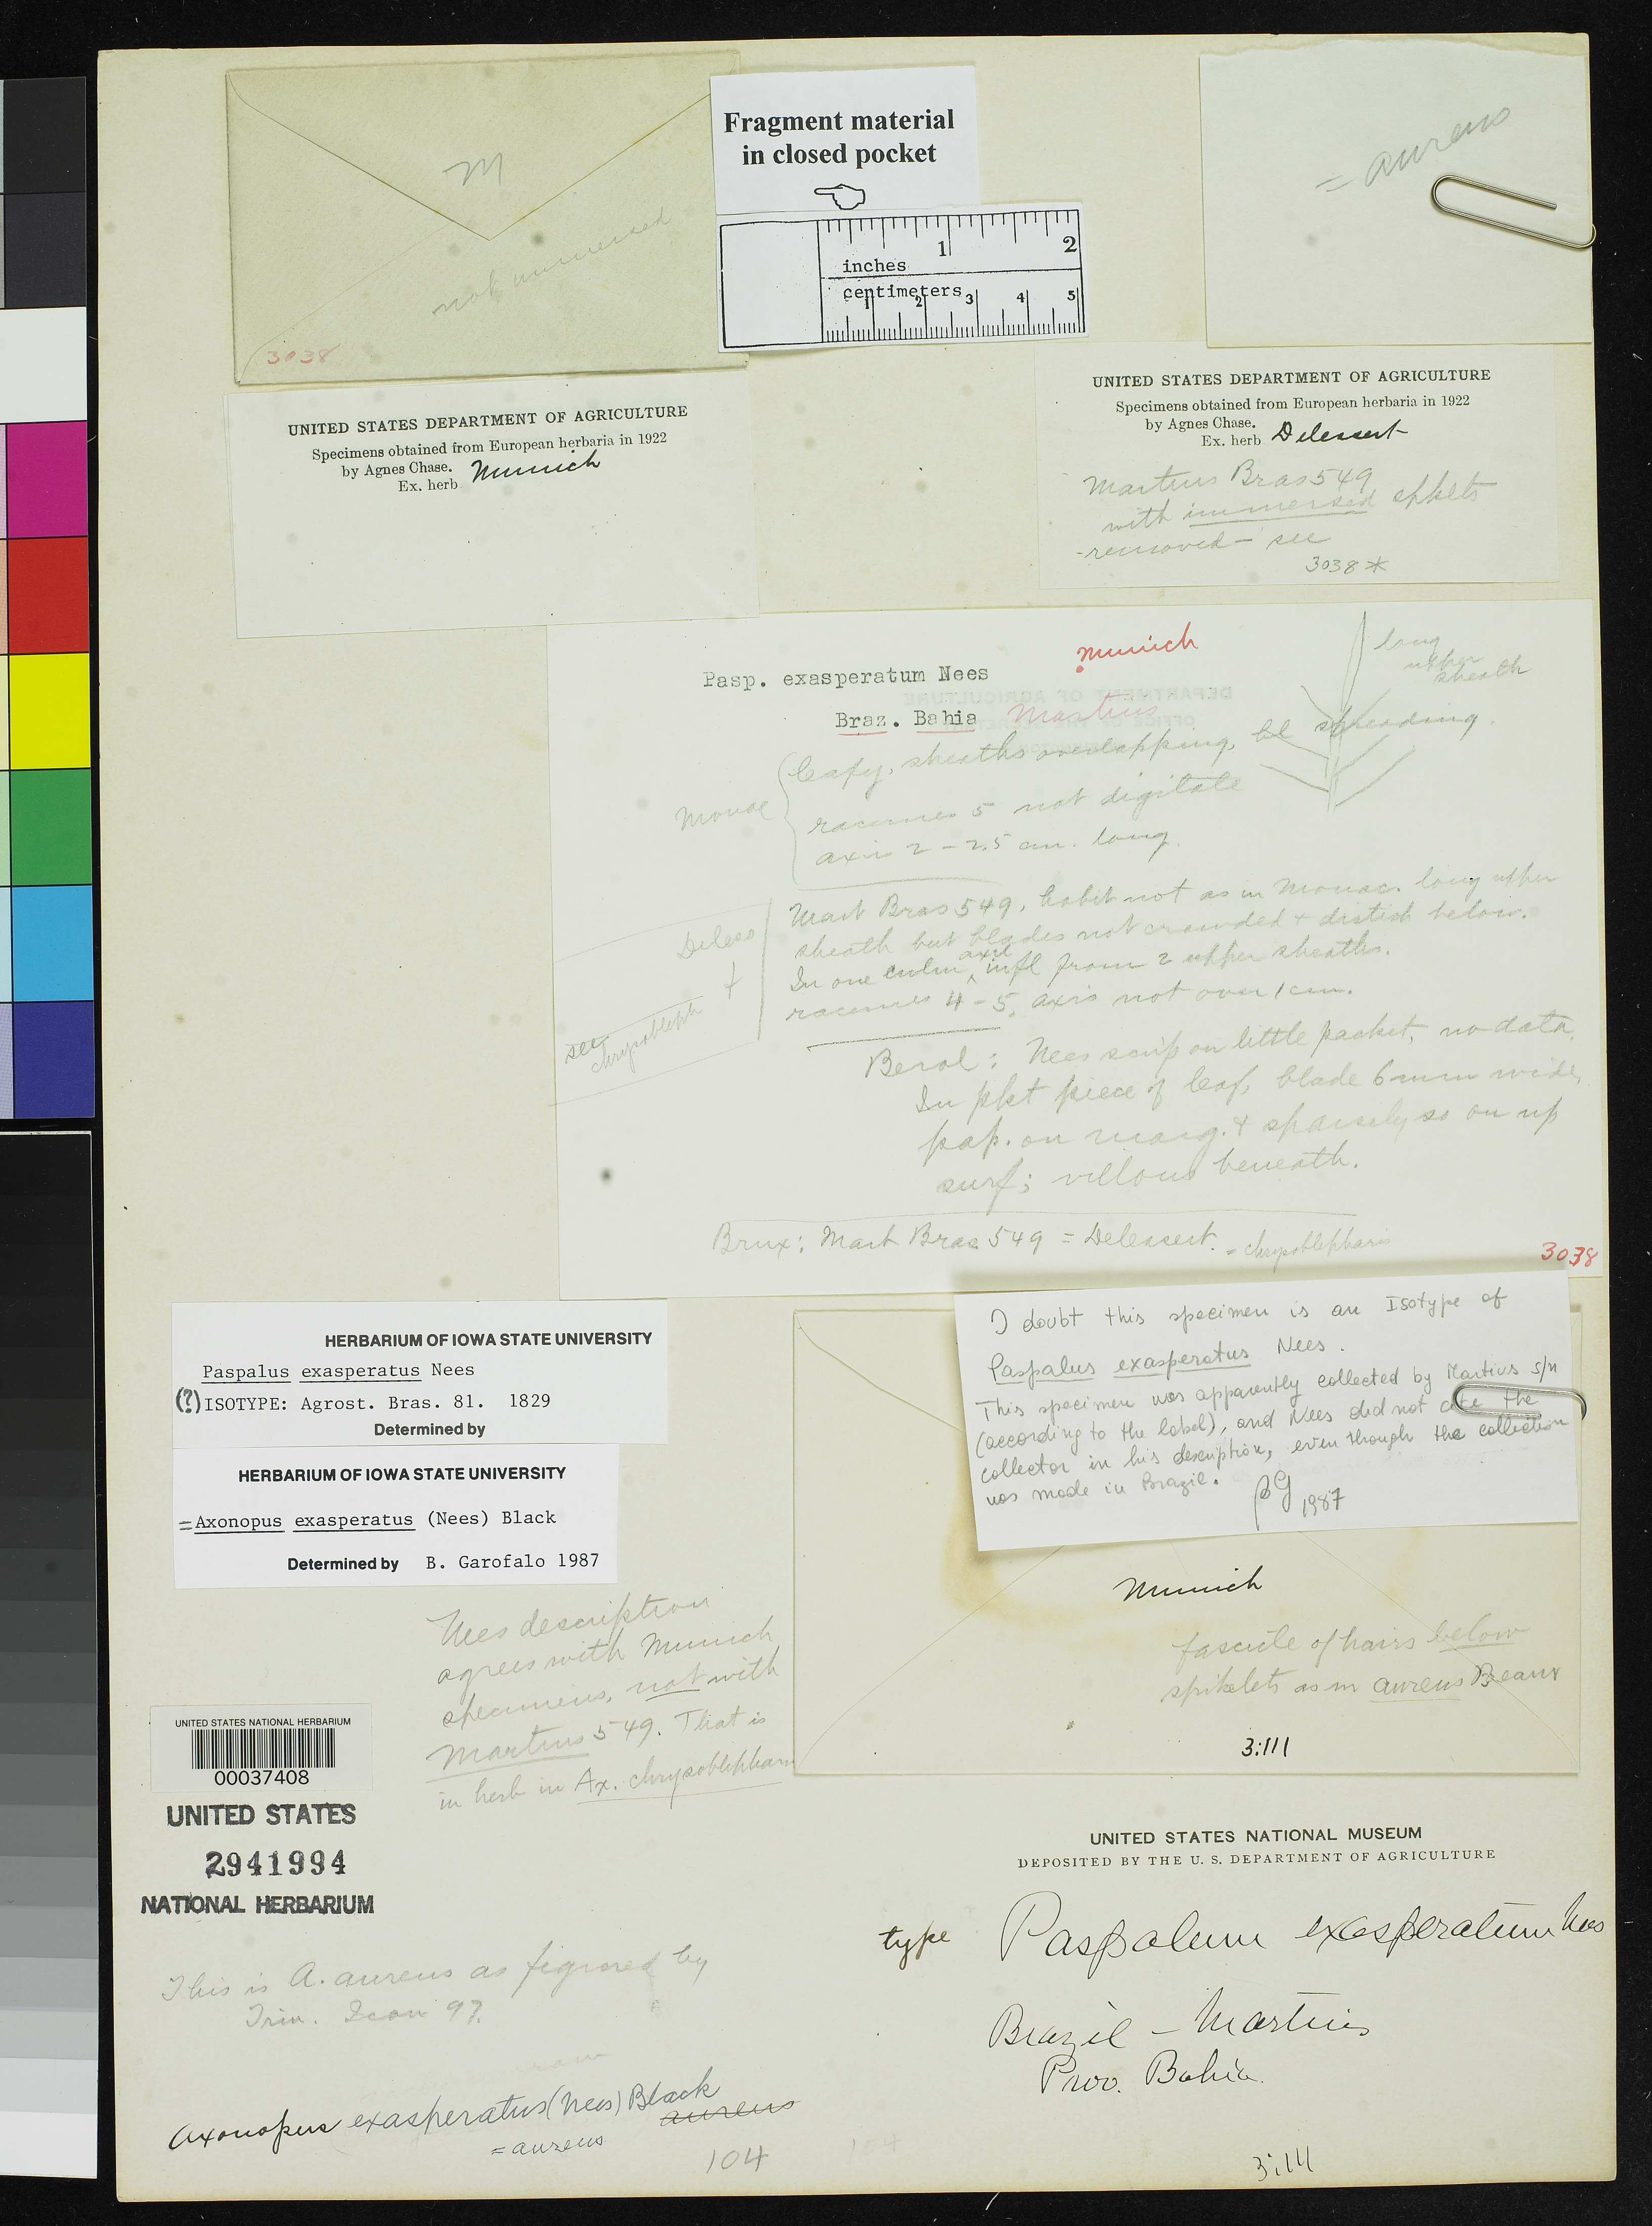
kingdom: Plantae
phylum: Tracheophyta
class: Liliopsida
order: Poales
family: Poaceae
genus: Paspalum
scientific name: Paspalum exasperatum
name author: Nees in Mart.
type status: Type Fragment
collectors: C. F. Martius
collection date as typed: Dec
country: Brazil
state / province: Bahia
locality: North of Esplanda city on road to Jaquera.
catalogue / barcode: US 2941994